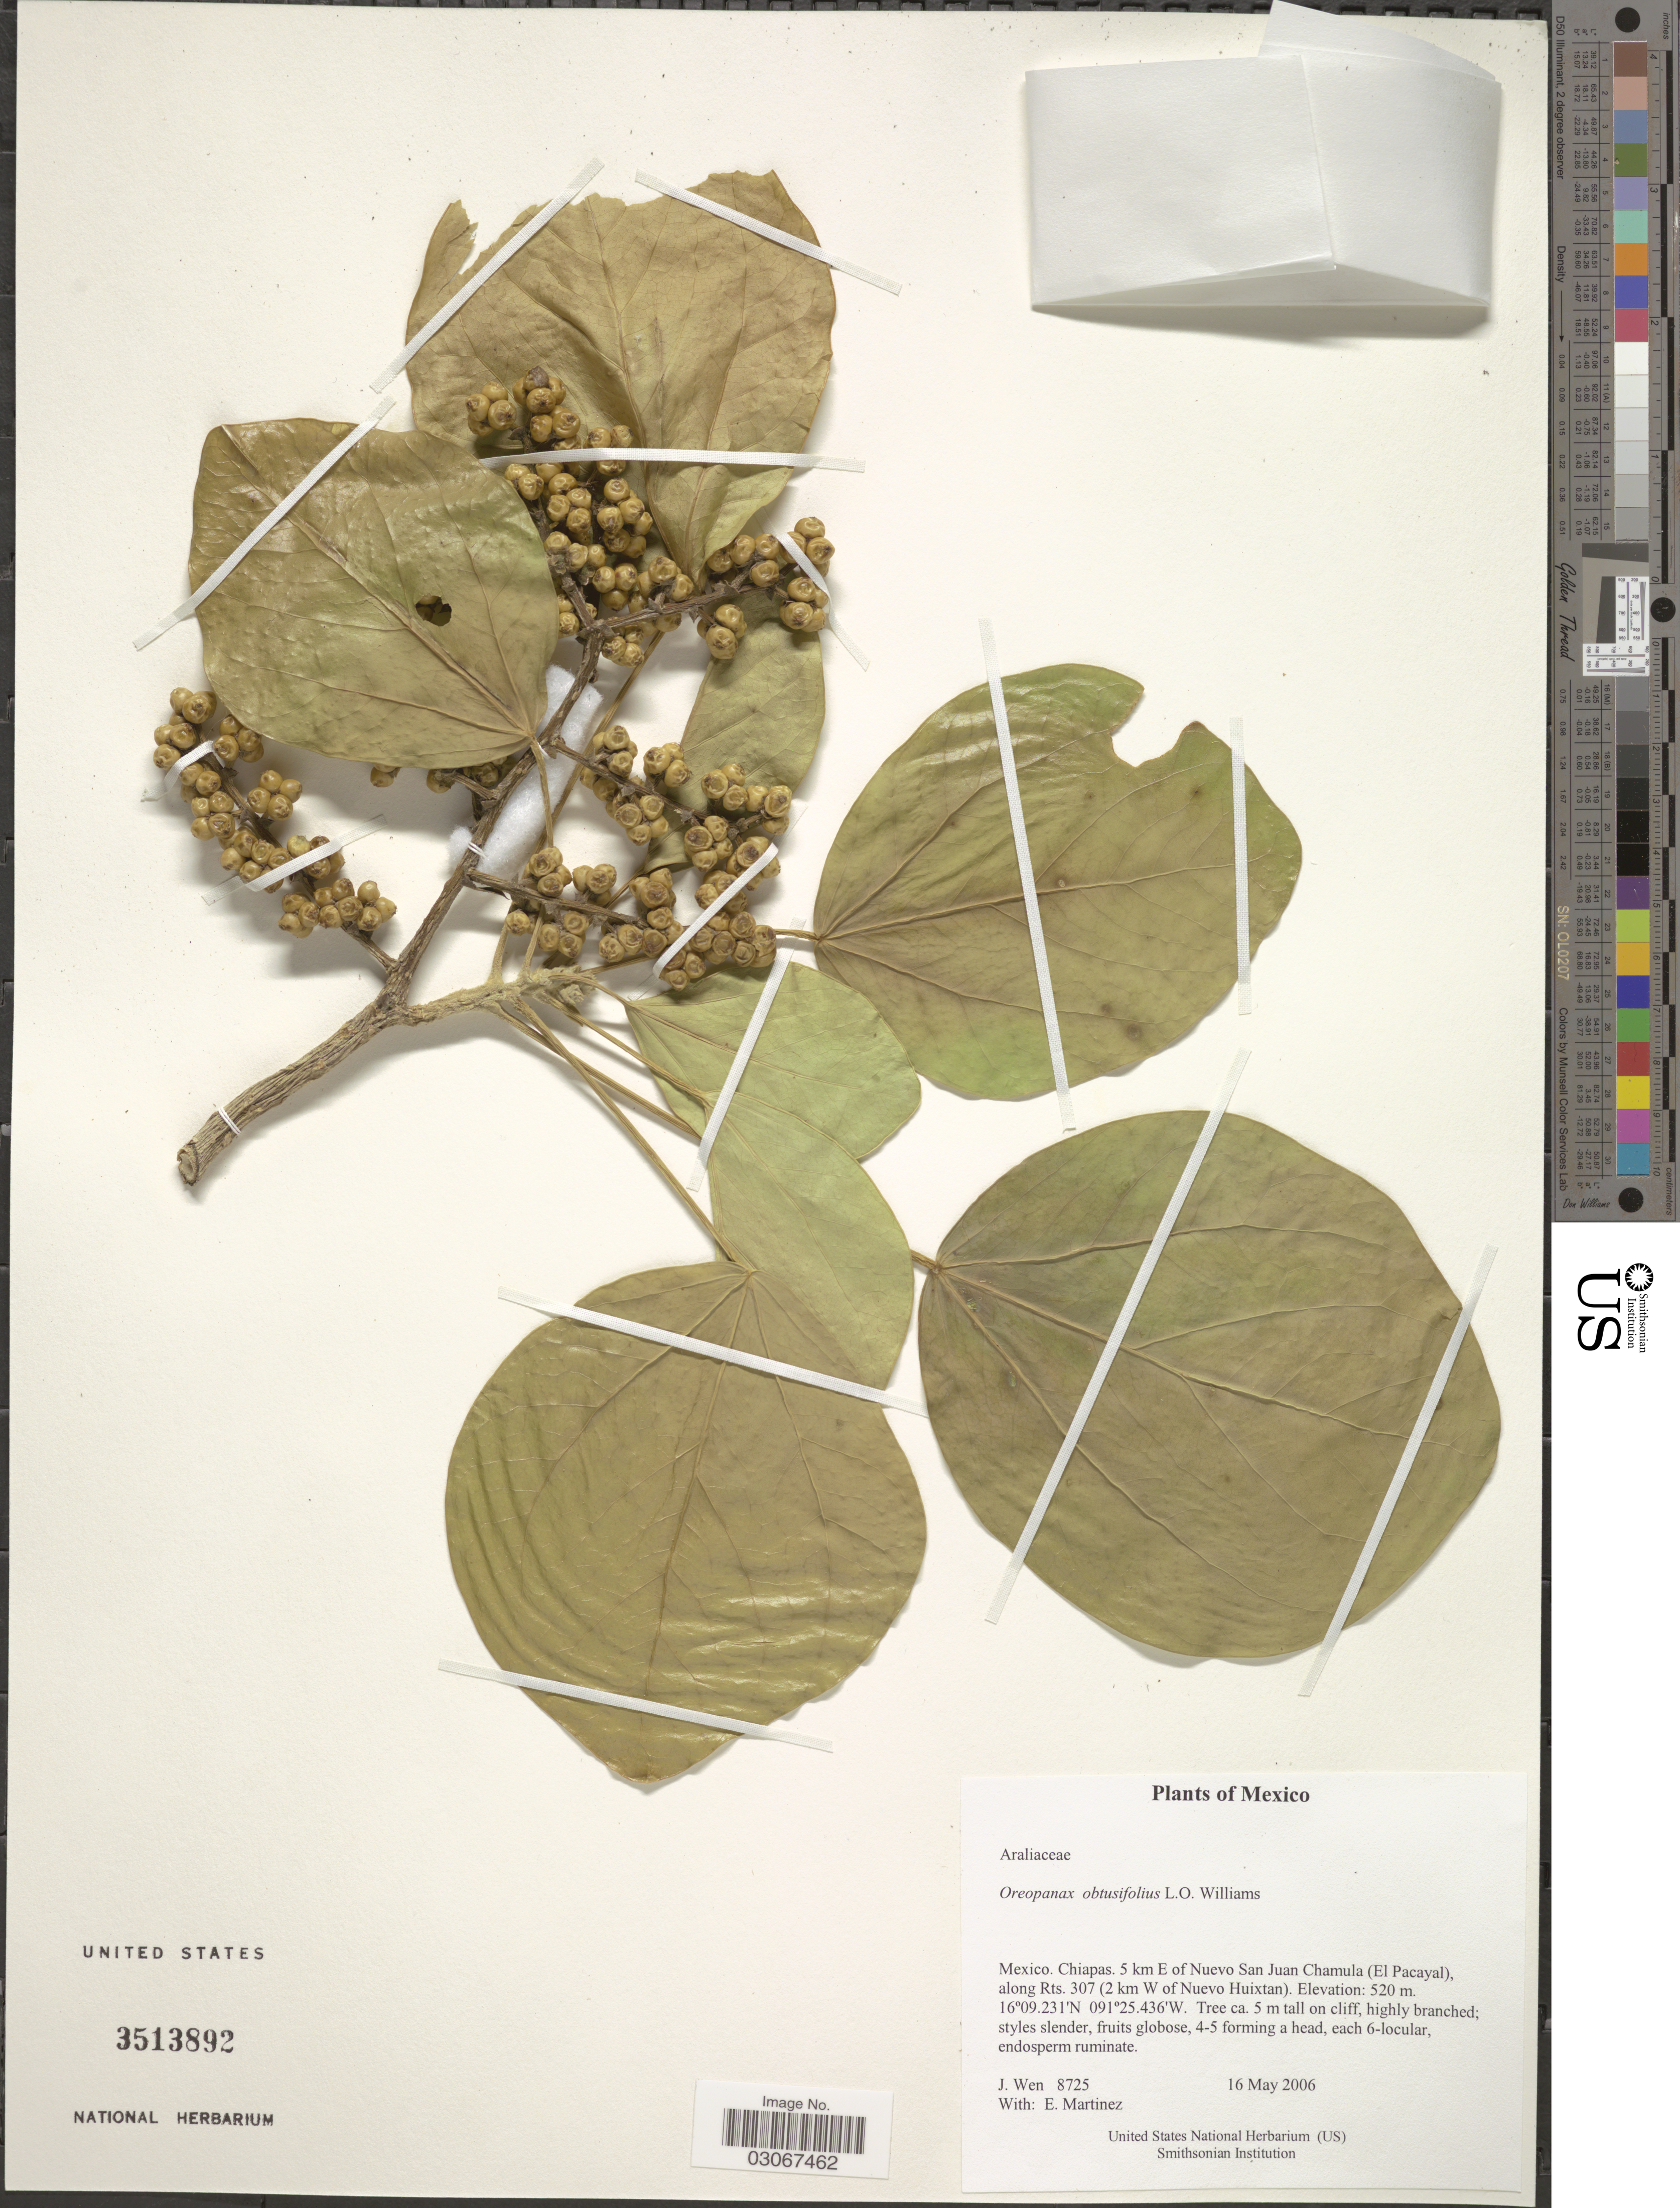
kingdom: Plantae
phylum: Tracheophyta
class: Magnoliopsida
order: Apiales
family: Araliaceae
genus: Oreopanax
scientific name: Oreopanax obtusifolius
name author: L.O. Williams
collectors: J. Wen & E. Martínez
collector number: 8725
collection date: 2006-05-16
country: Mexico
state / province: Chiapas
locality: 5 km E of Nuevo San Juan Chamula (El Pacayal), along Rts. 307 (2 km W of Nuevo Huixtan).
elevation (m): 520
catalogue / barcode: US 3513892